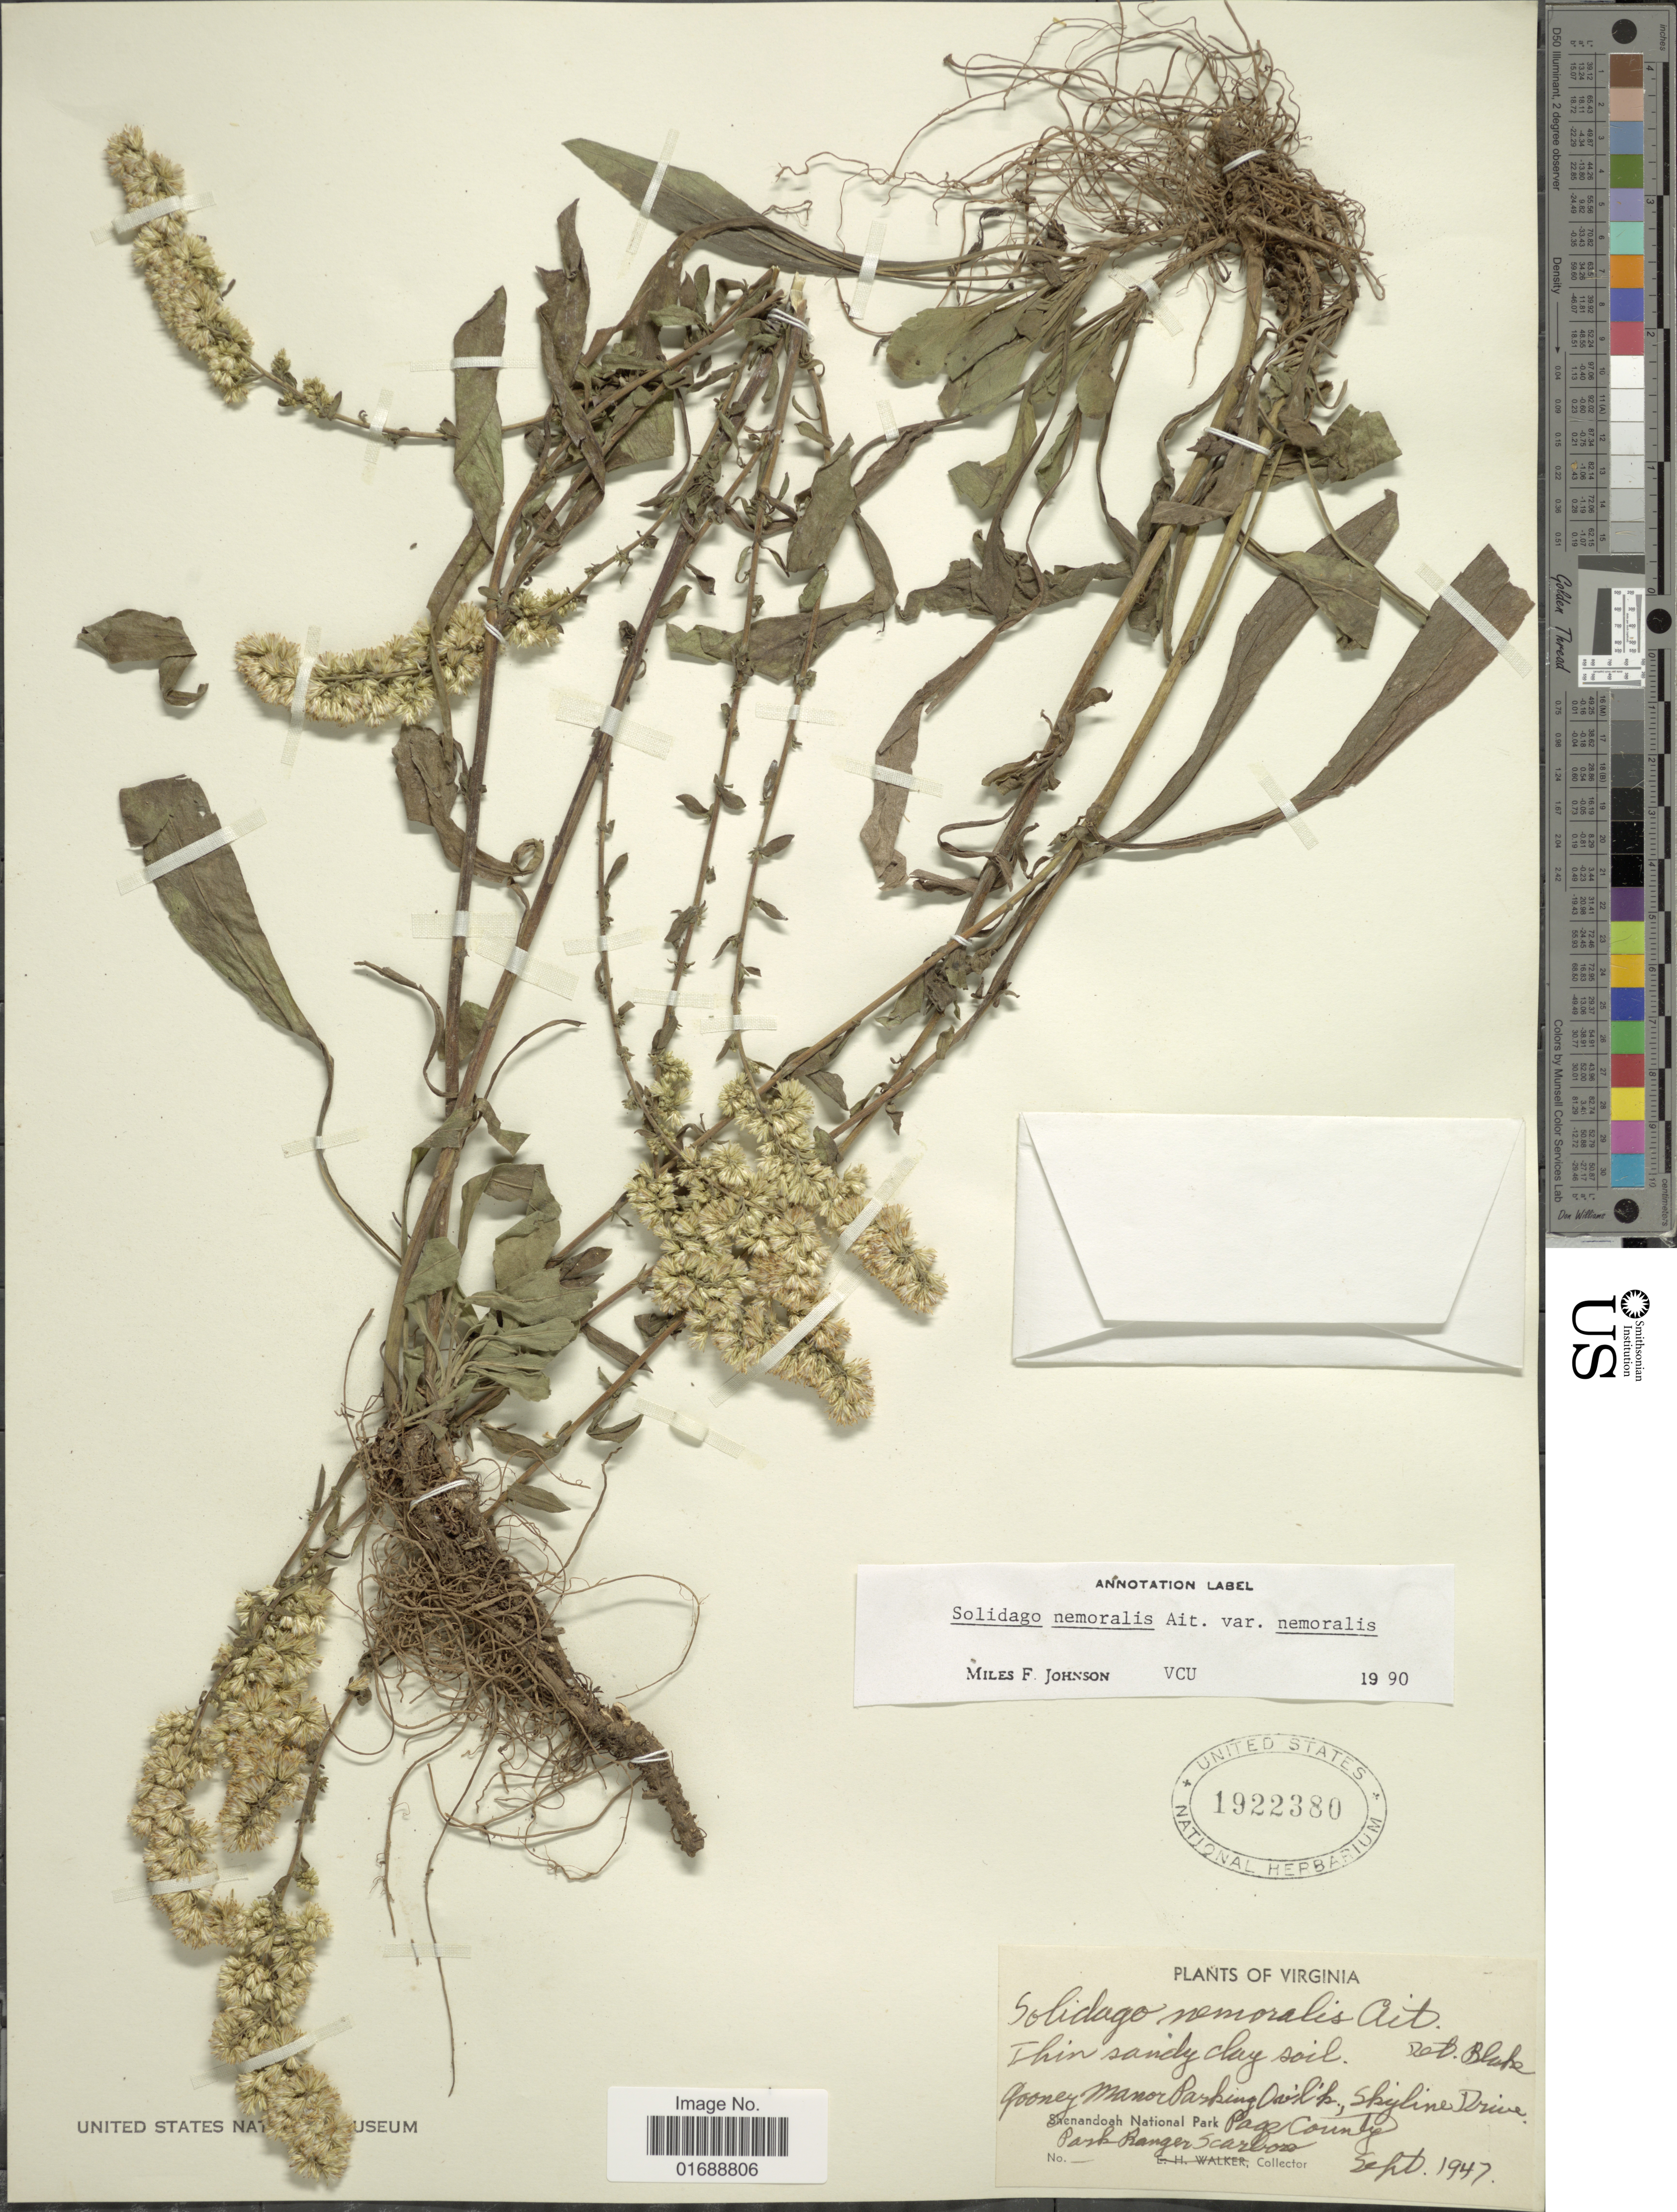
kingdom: Plantae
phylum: Tracheophyta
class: Magnoliopsida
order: Asterales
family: Asteraceae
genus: Solidago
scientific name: Solidago nemoralis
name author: Aiton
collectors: Park guard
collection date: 1947-09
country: United States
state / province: Virginia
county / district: Page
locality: Gooney Manor Parking Ov'l'k, Skyline Drive, Shenandoah National Park, Page County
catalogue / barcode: US 1922380